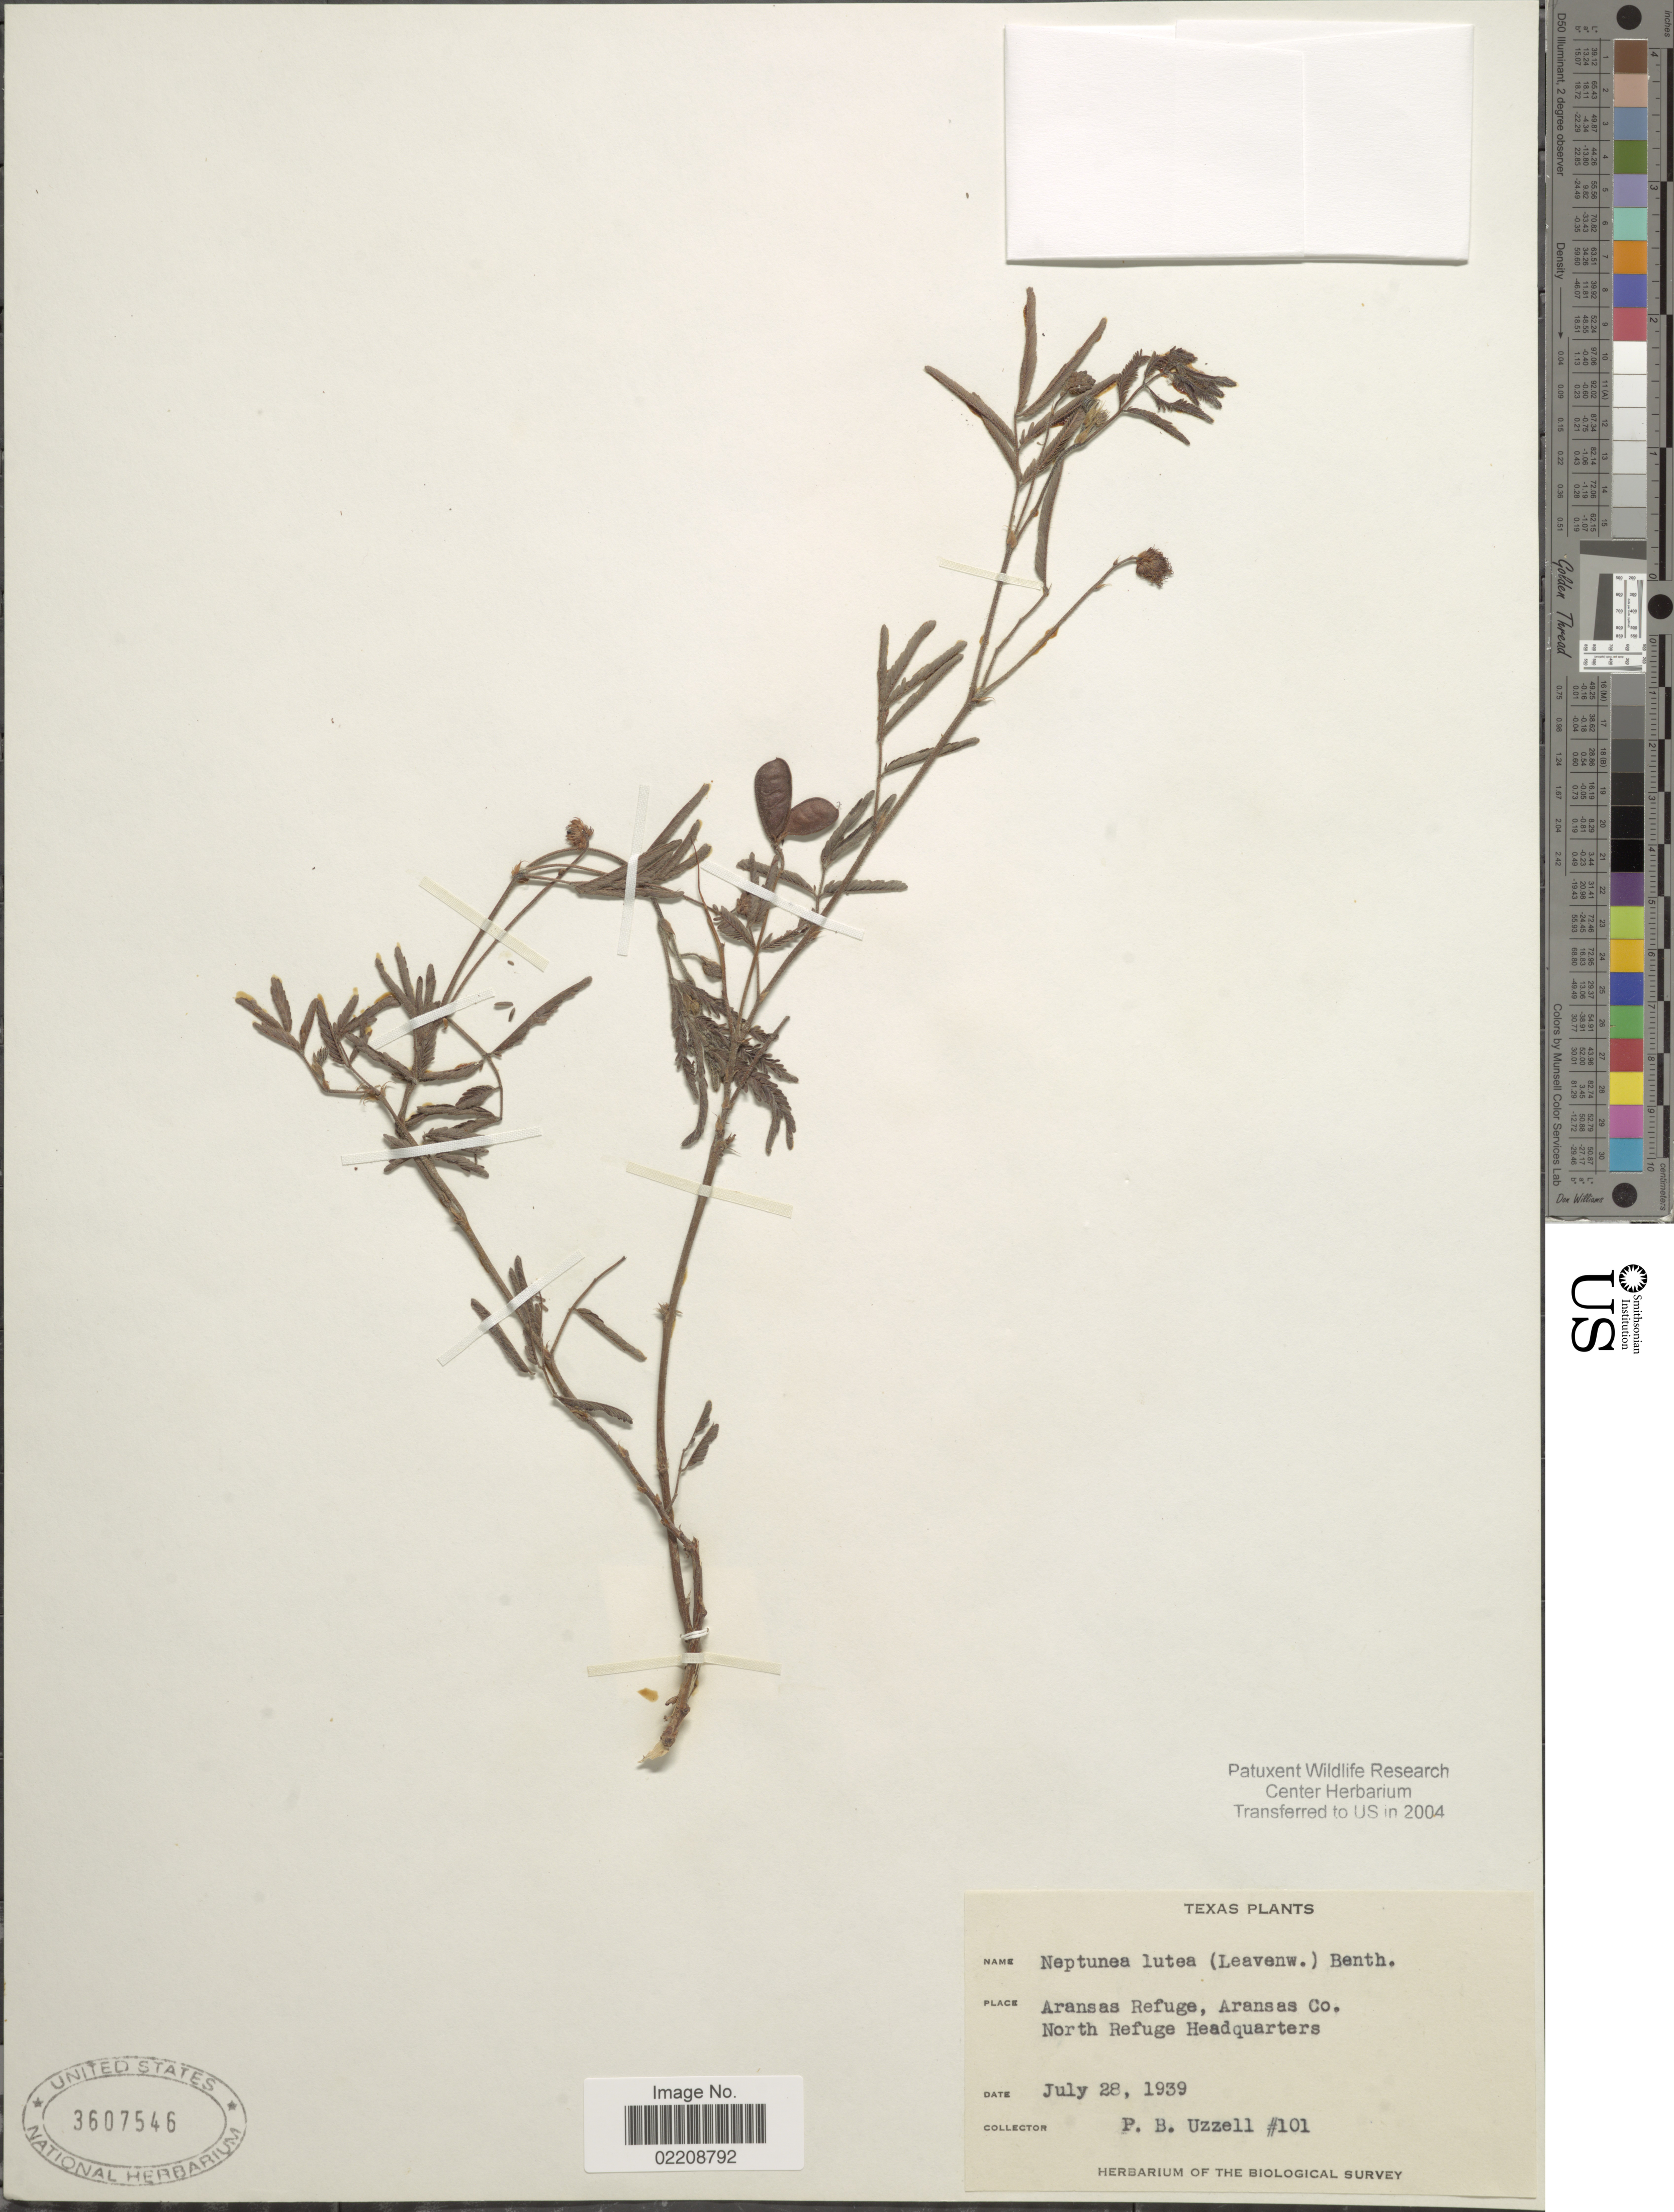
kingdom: Plantae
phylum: Tracheophyta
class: Magnoliopsida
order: Fabales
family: Fabaceae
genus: Neptunia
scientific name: Neptunia lutea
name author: (Leavenw.) Benth.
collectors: P. Uzzell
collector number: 101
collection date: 1939-07-28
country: United States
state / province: Texas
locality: Aransas Refuge, Aransas Co., North Refuge Headquarters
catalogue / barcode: US 3607546